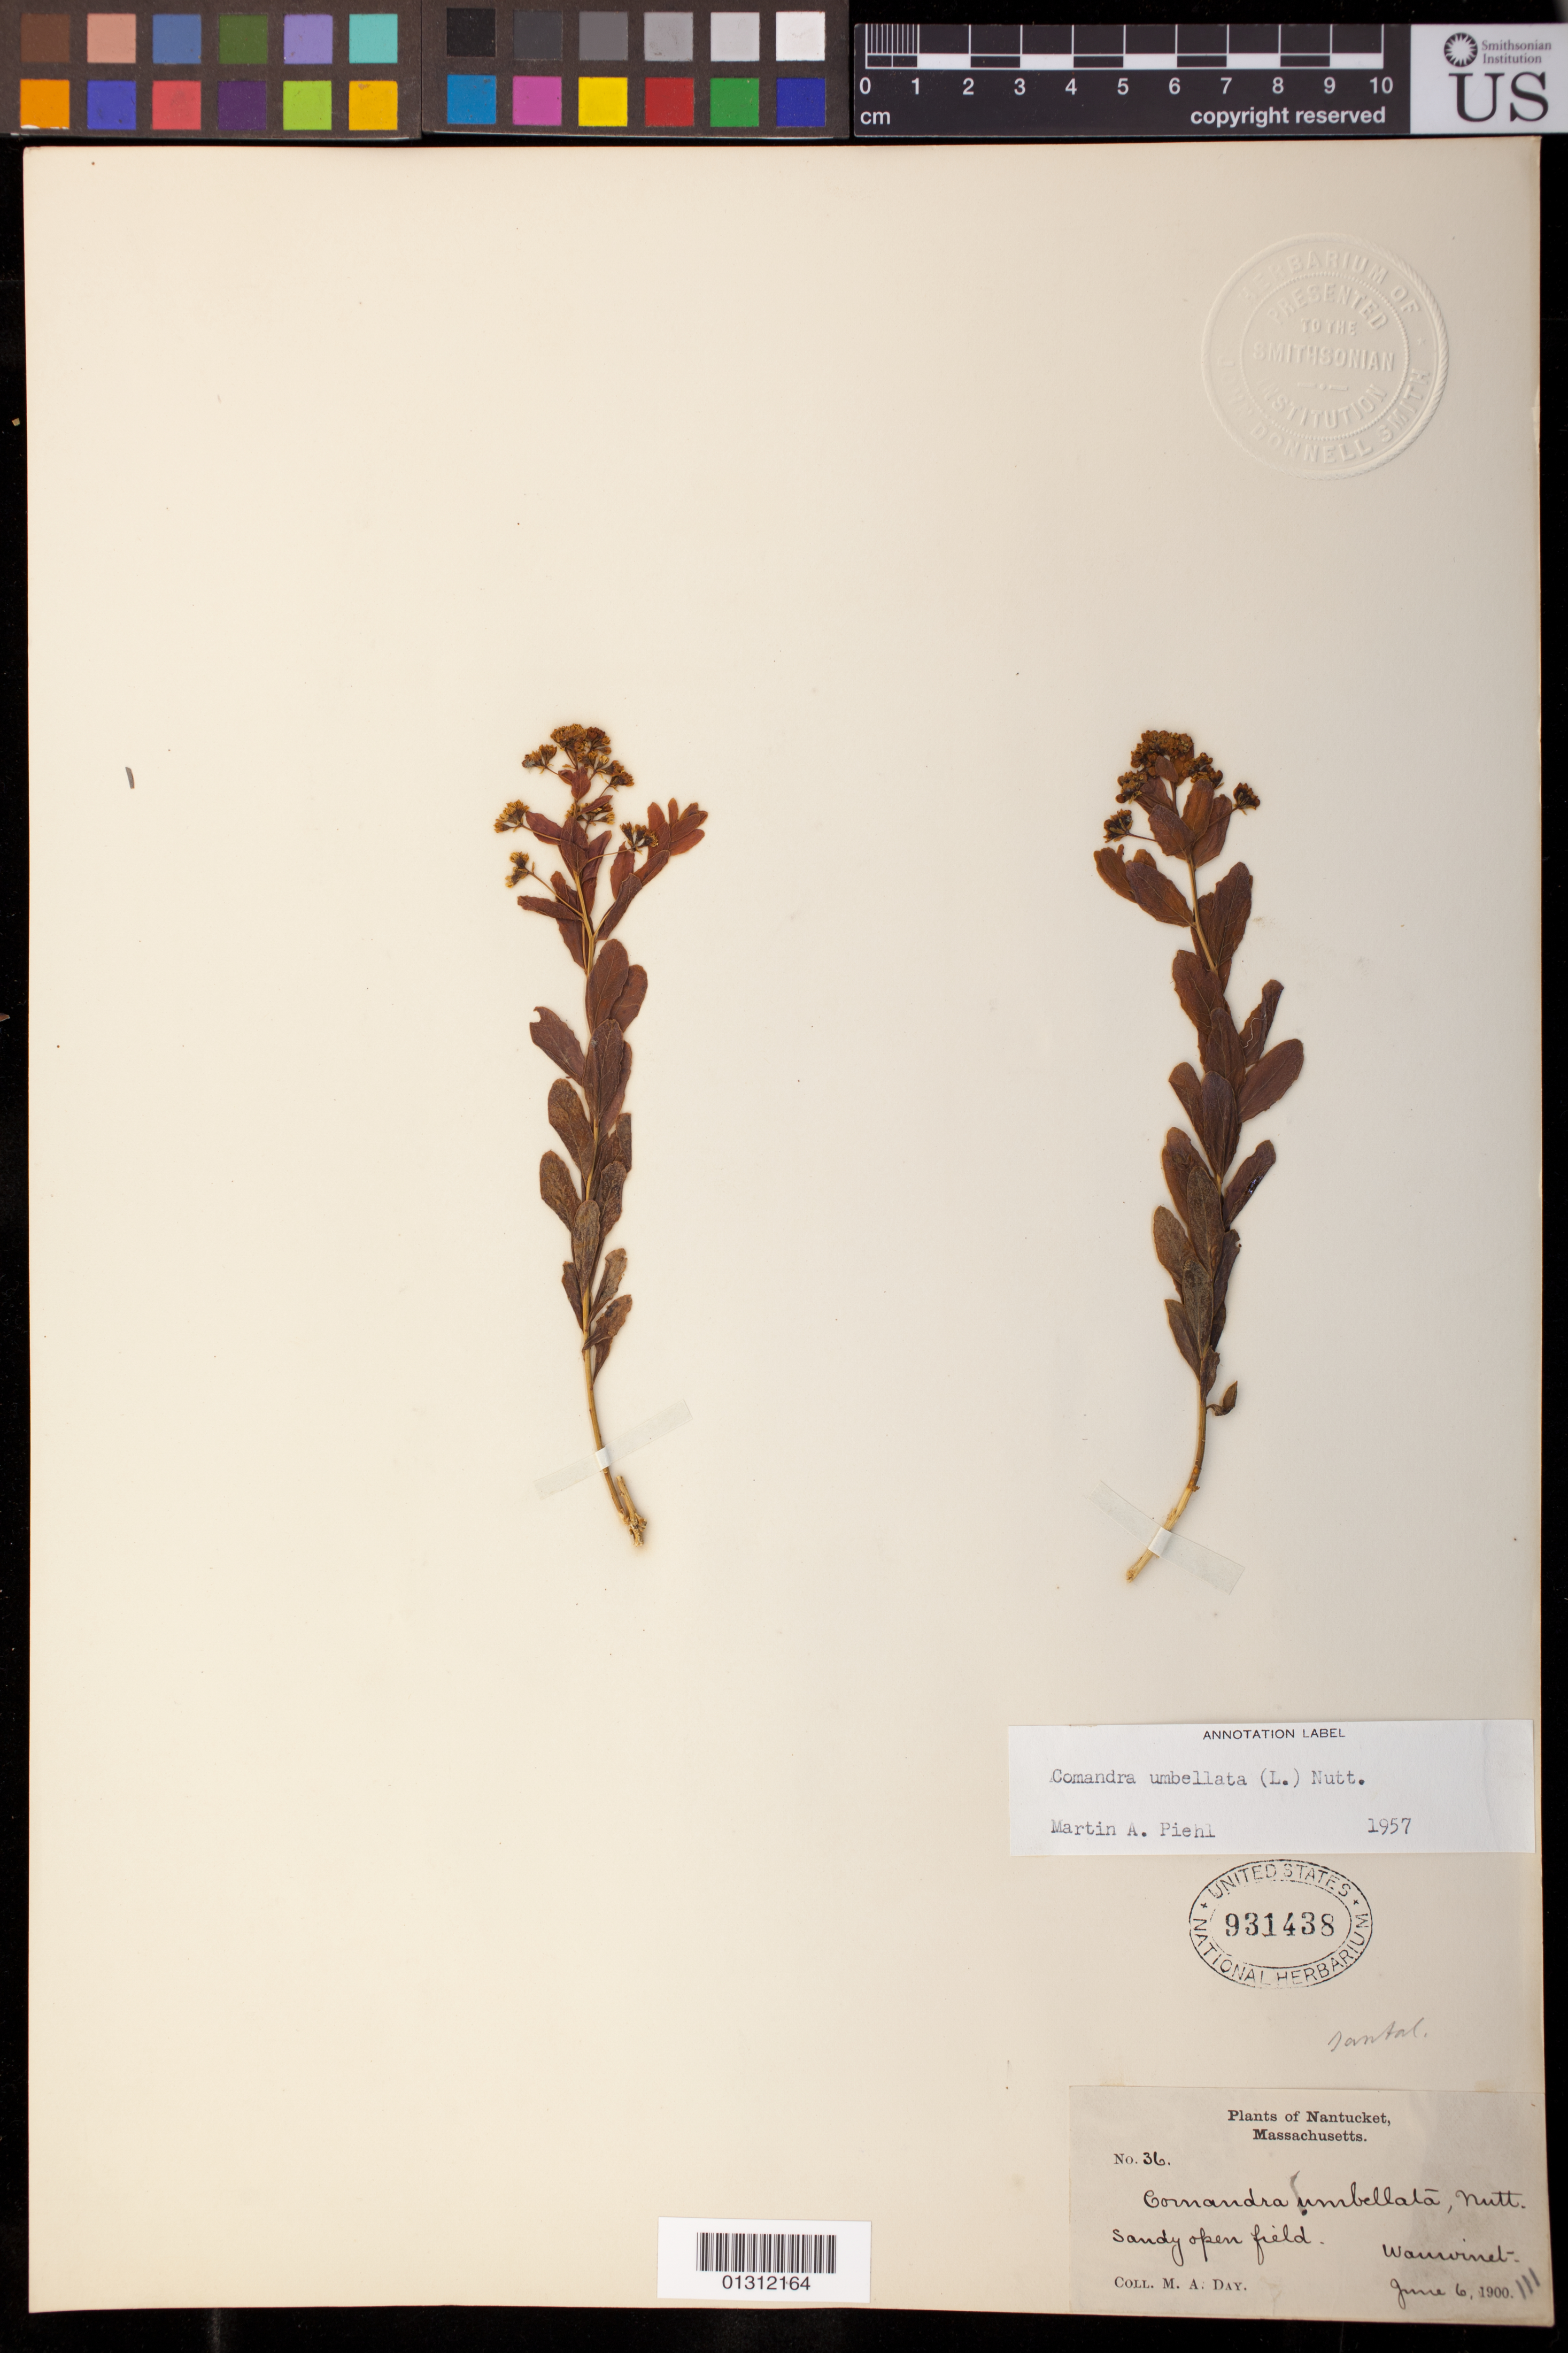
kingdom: Plantae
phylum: Tracheophyta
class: Magnoliopsida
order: Santalales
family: Comandraceae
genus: Comandra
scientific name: Comandra umbellata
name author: (L.) Nutt.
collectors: M. Day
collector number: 36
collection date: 1900-06-06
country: United States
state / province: Massachusetts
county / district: Nantucket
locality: Sandy open field Wauwinet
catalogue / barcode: US 931438